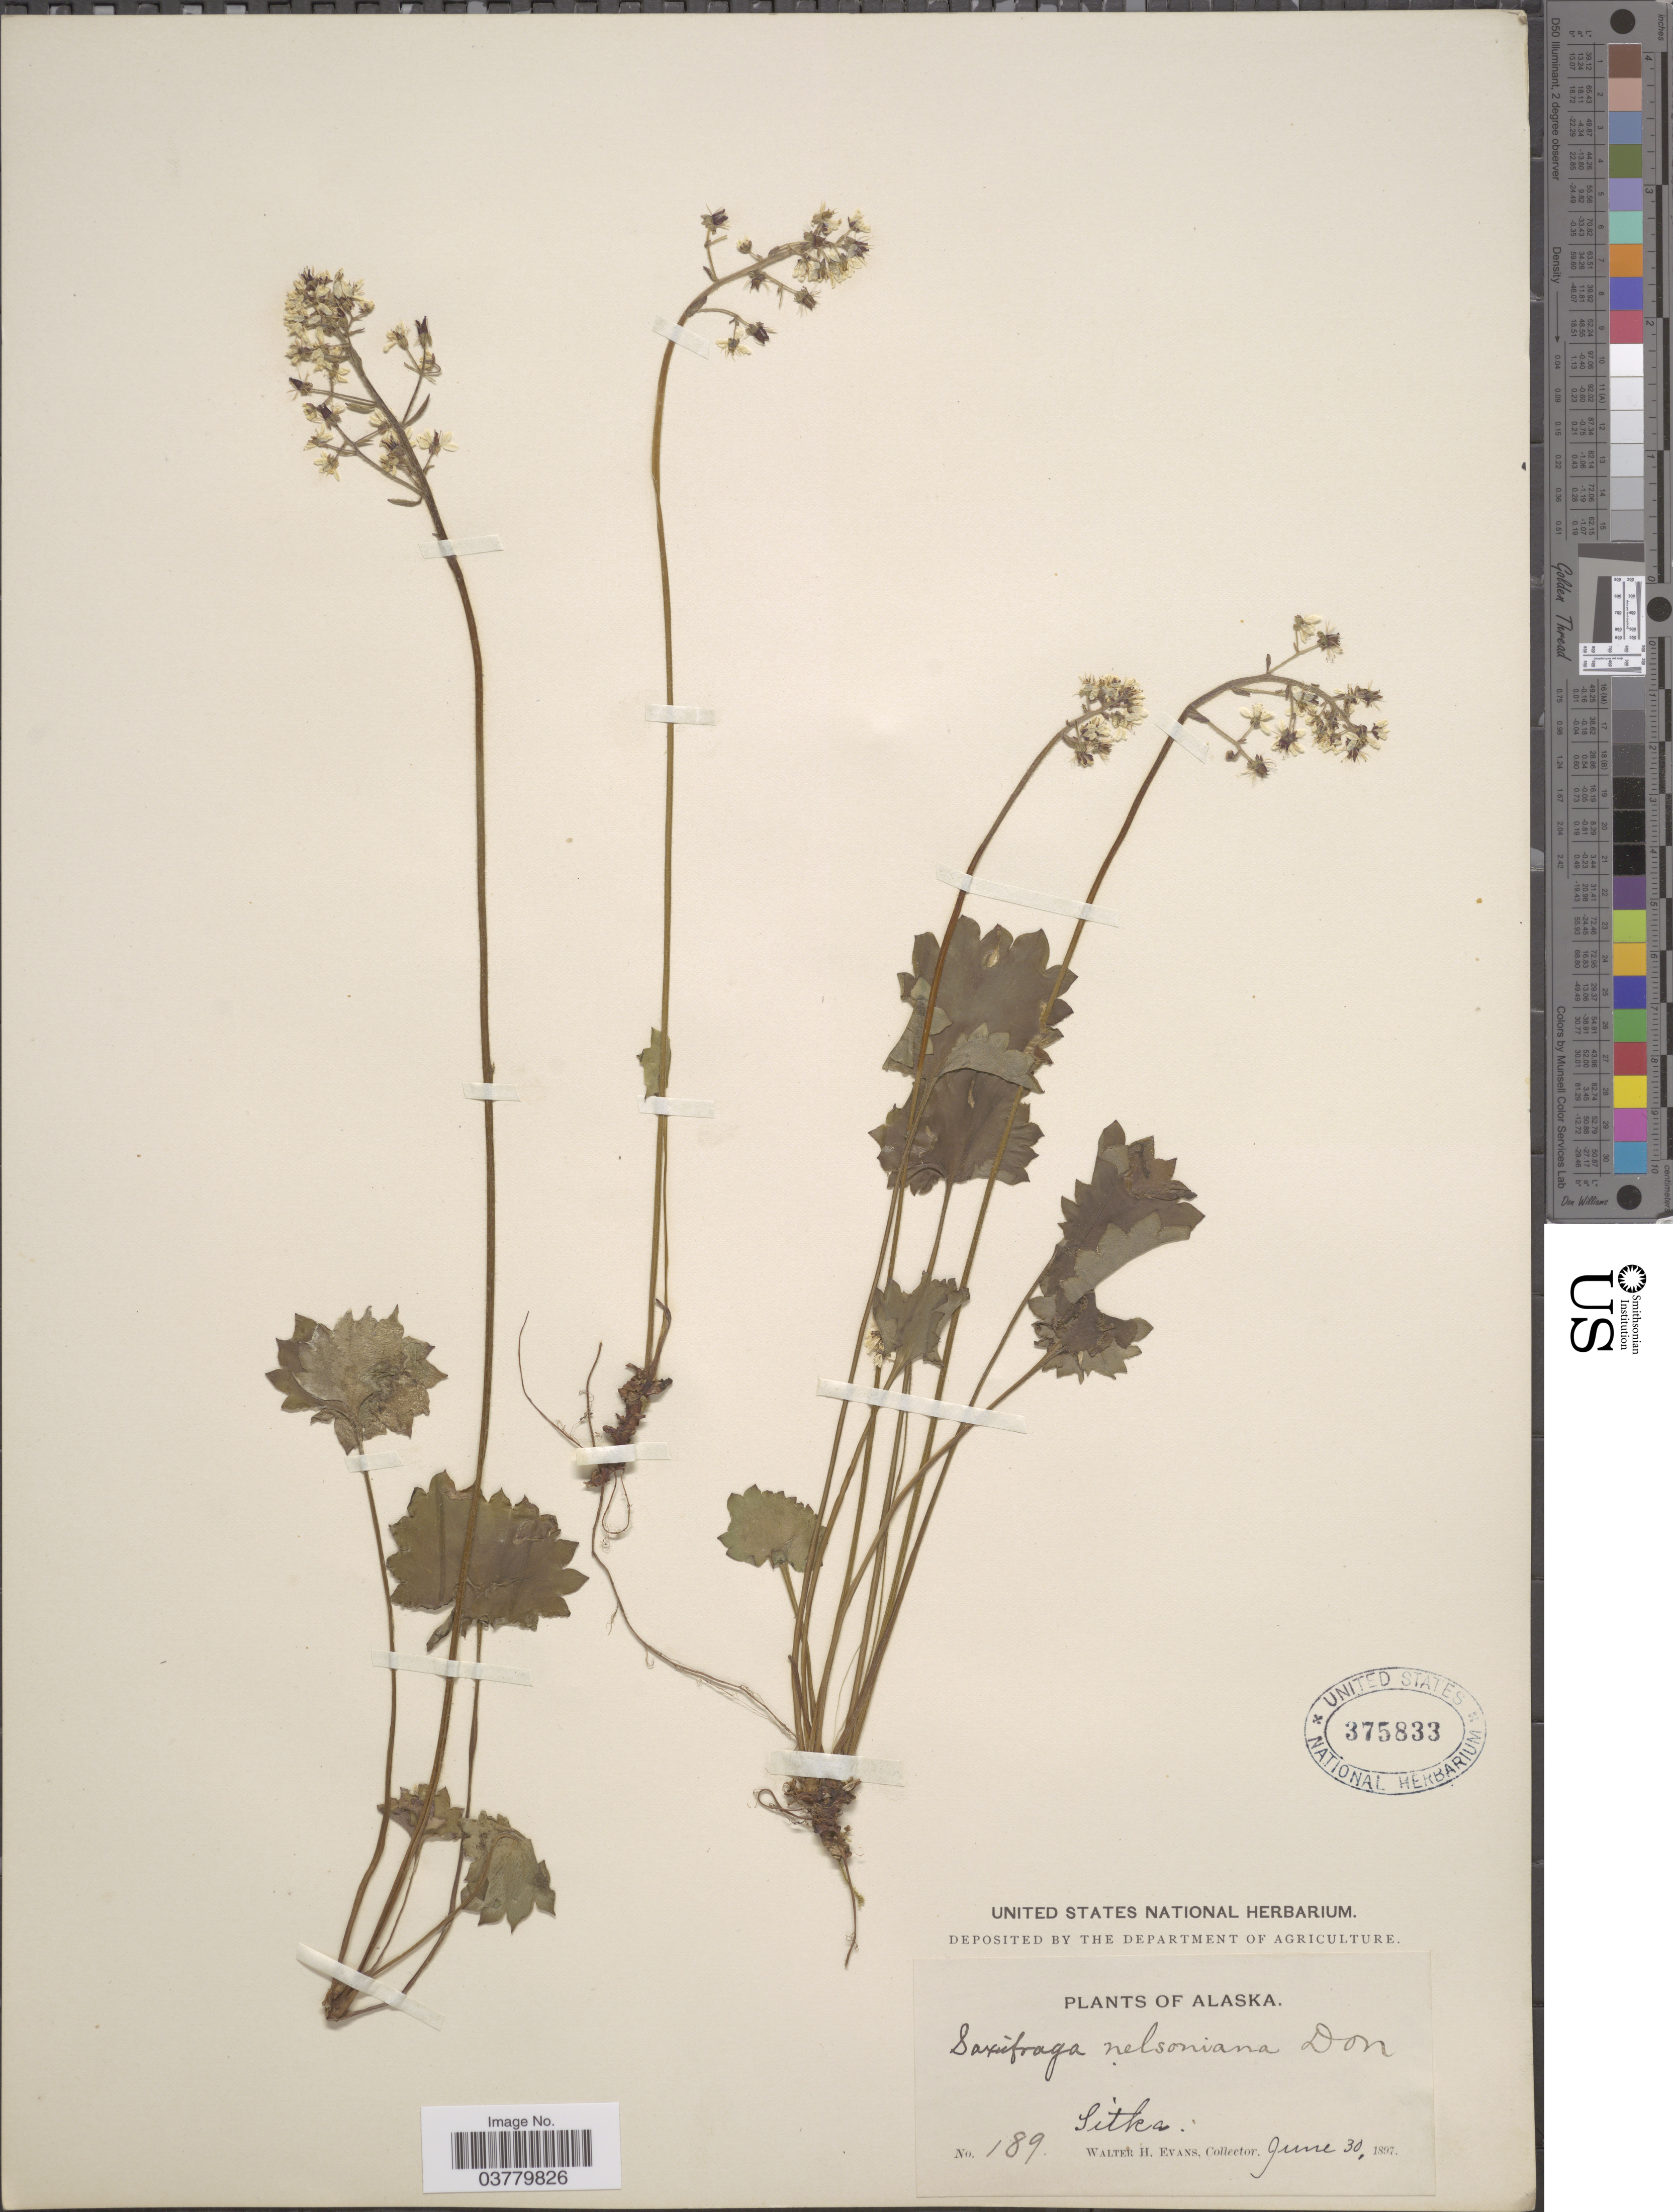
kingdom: Plantae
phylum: Tracheophyta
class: Magnoliopsida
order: Saxifragales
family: Saxifragaceae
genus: Micranthes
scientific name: Micranthes nelsoniana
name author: (D. Don) Small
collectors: W. H. Evans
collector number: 189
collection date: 1897-06-30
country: United States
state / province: Alaska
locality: Sitka.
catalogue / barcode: US 375833